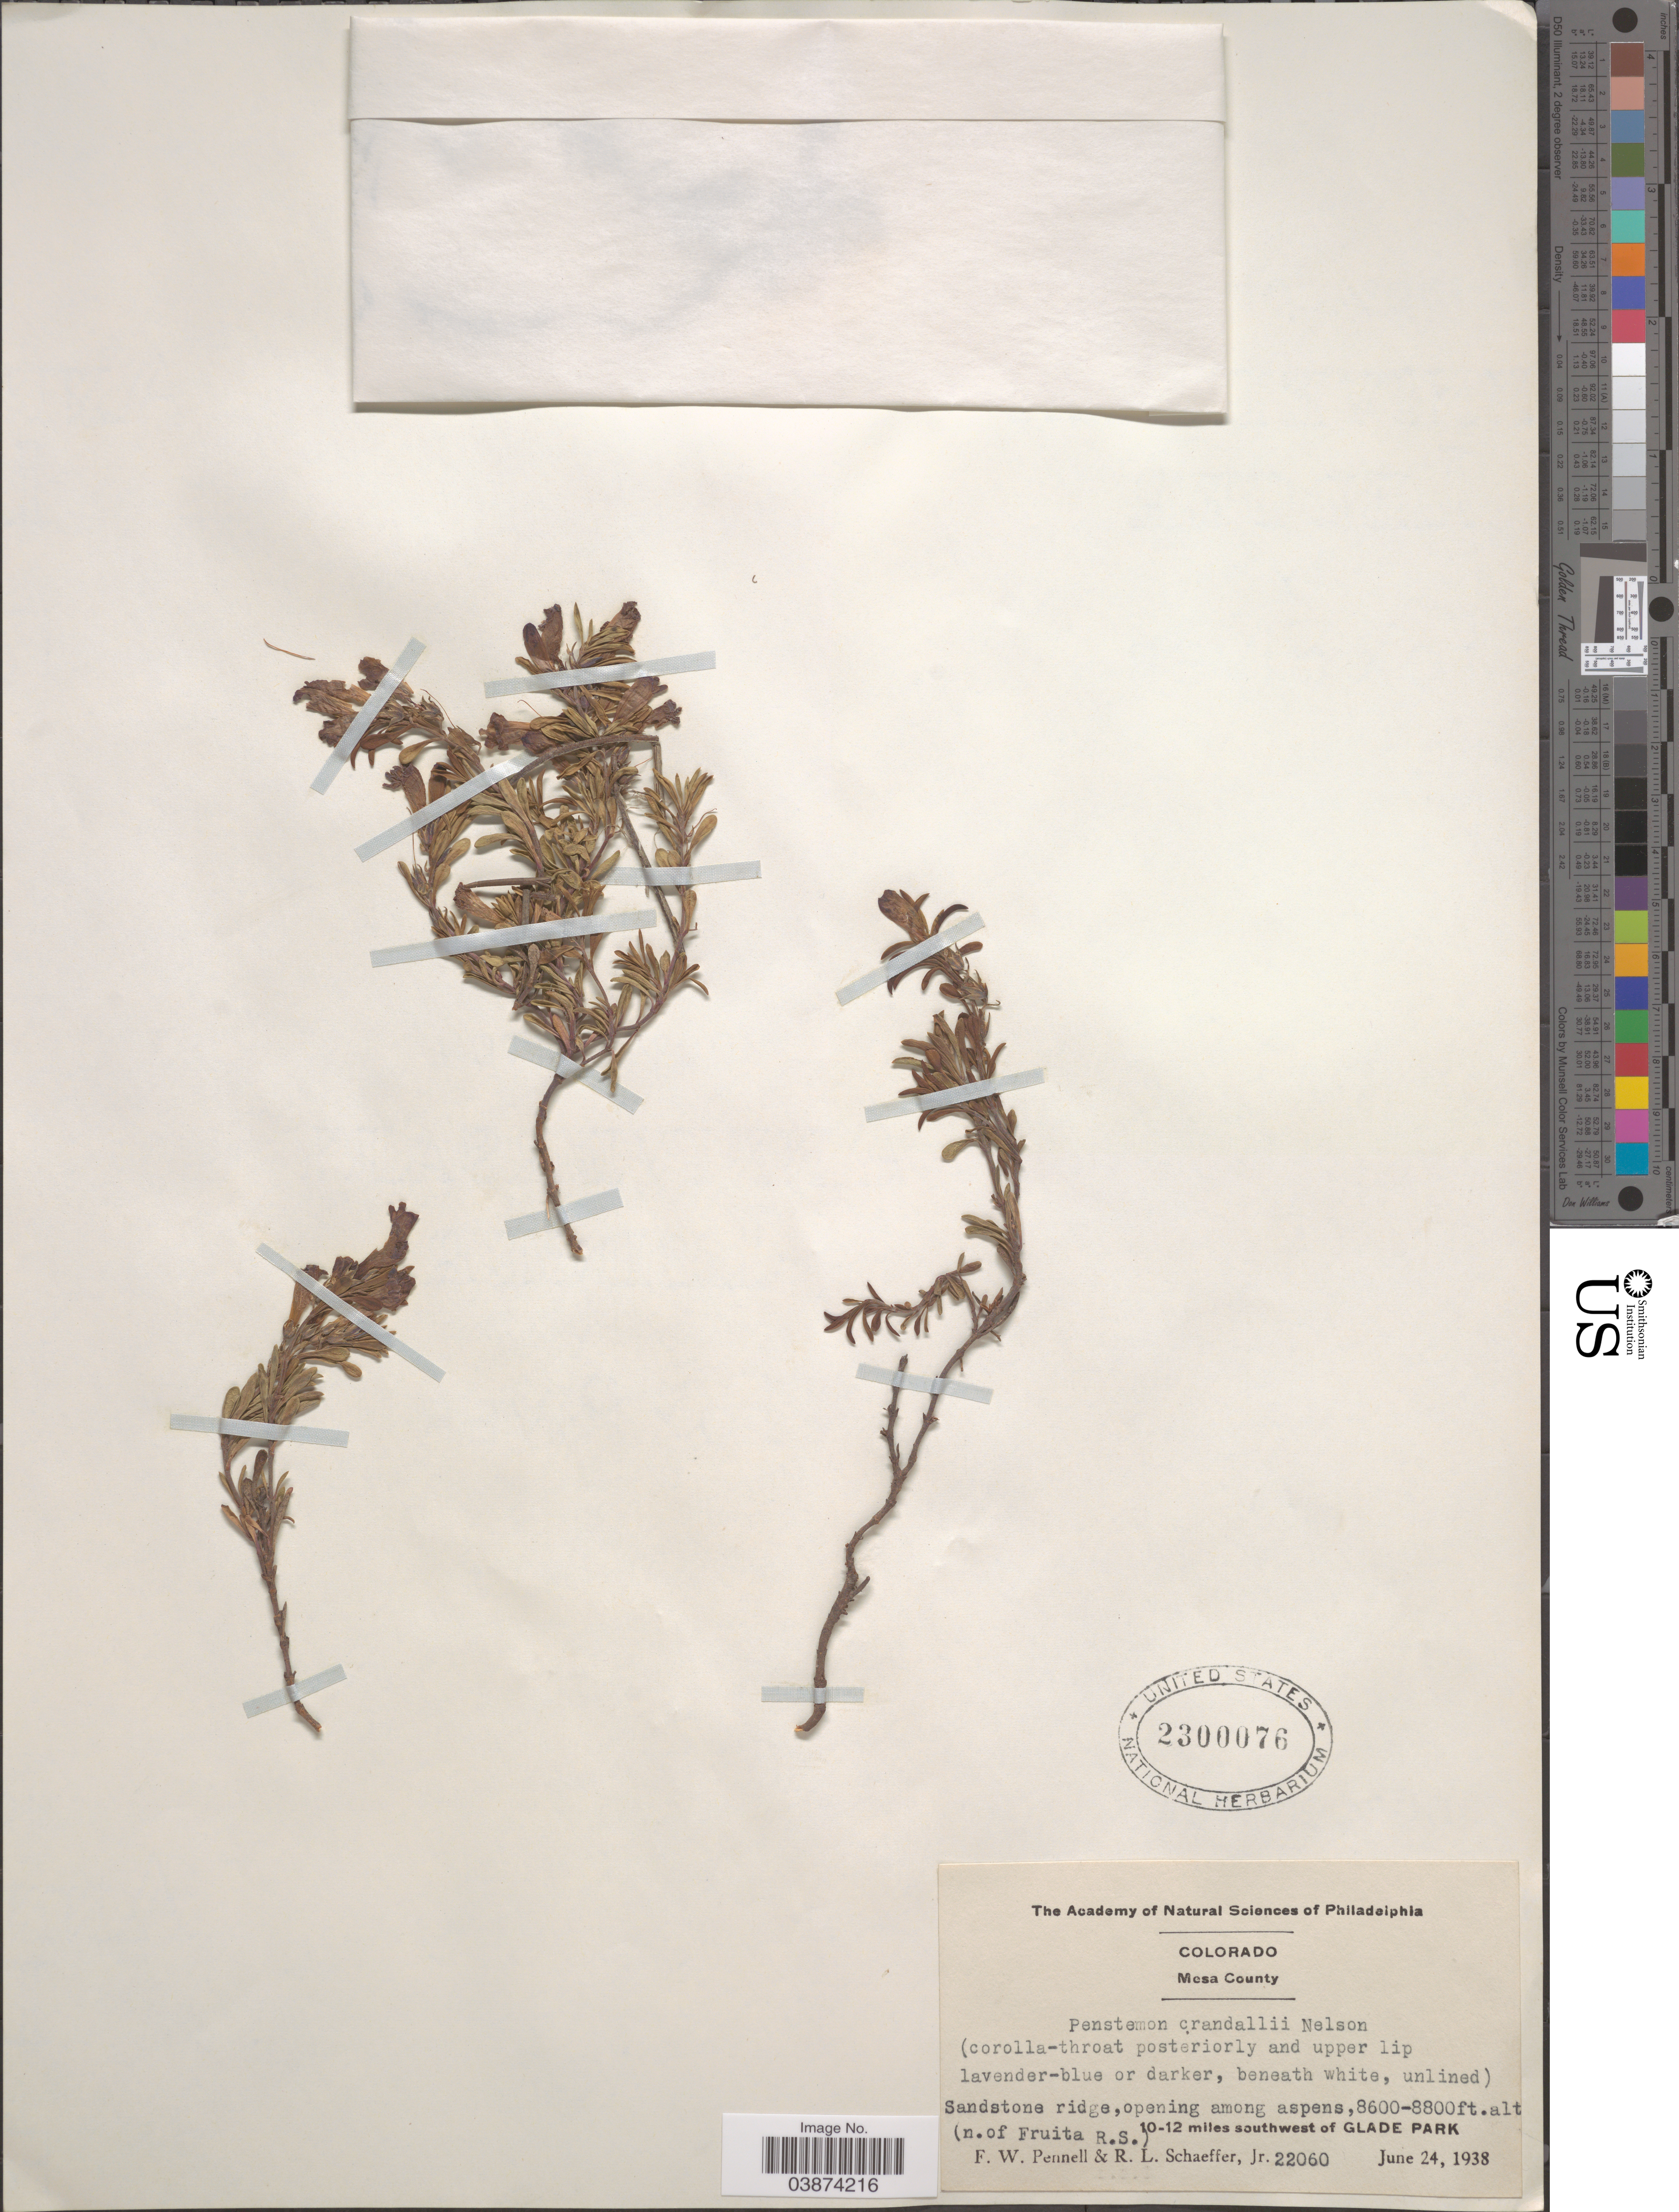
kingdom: Plantae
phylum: Tracheophyta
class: Magnoliopsida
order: Lamiales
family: Plantaginaceae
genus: Penstemon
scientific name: Penstemon crandallii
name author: A. Nelson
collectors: F. W. Pennell & R. L. Schaeffer Jr.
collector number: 22060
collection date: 1938-06-24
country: United States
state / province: Colorado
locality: Mesa County. 10-12 miles southwest of Glade Park. (n. of Fuita R.S.)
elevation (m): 2621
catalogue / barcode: US 2300076